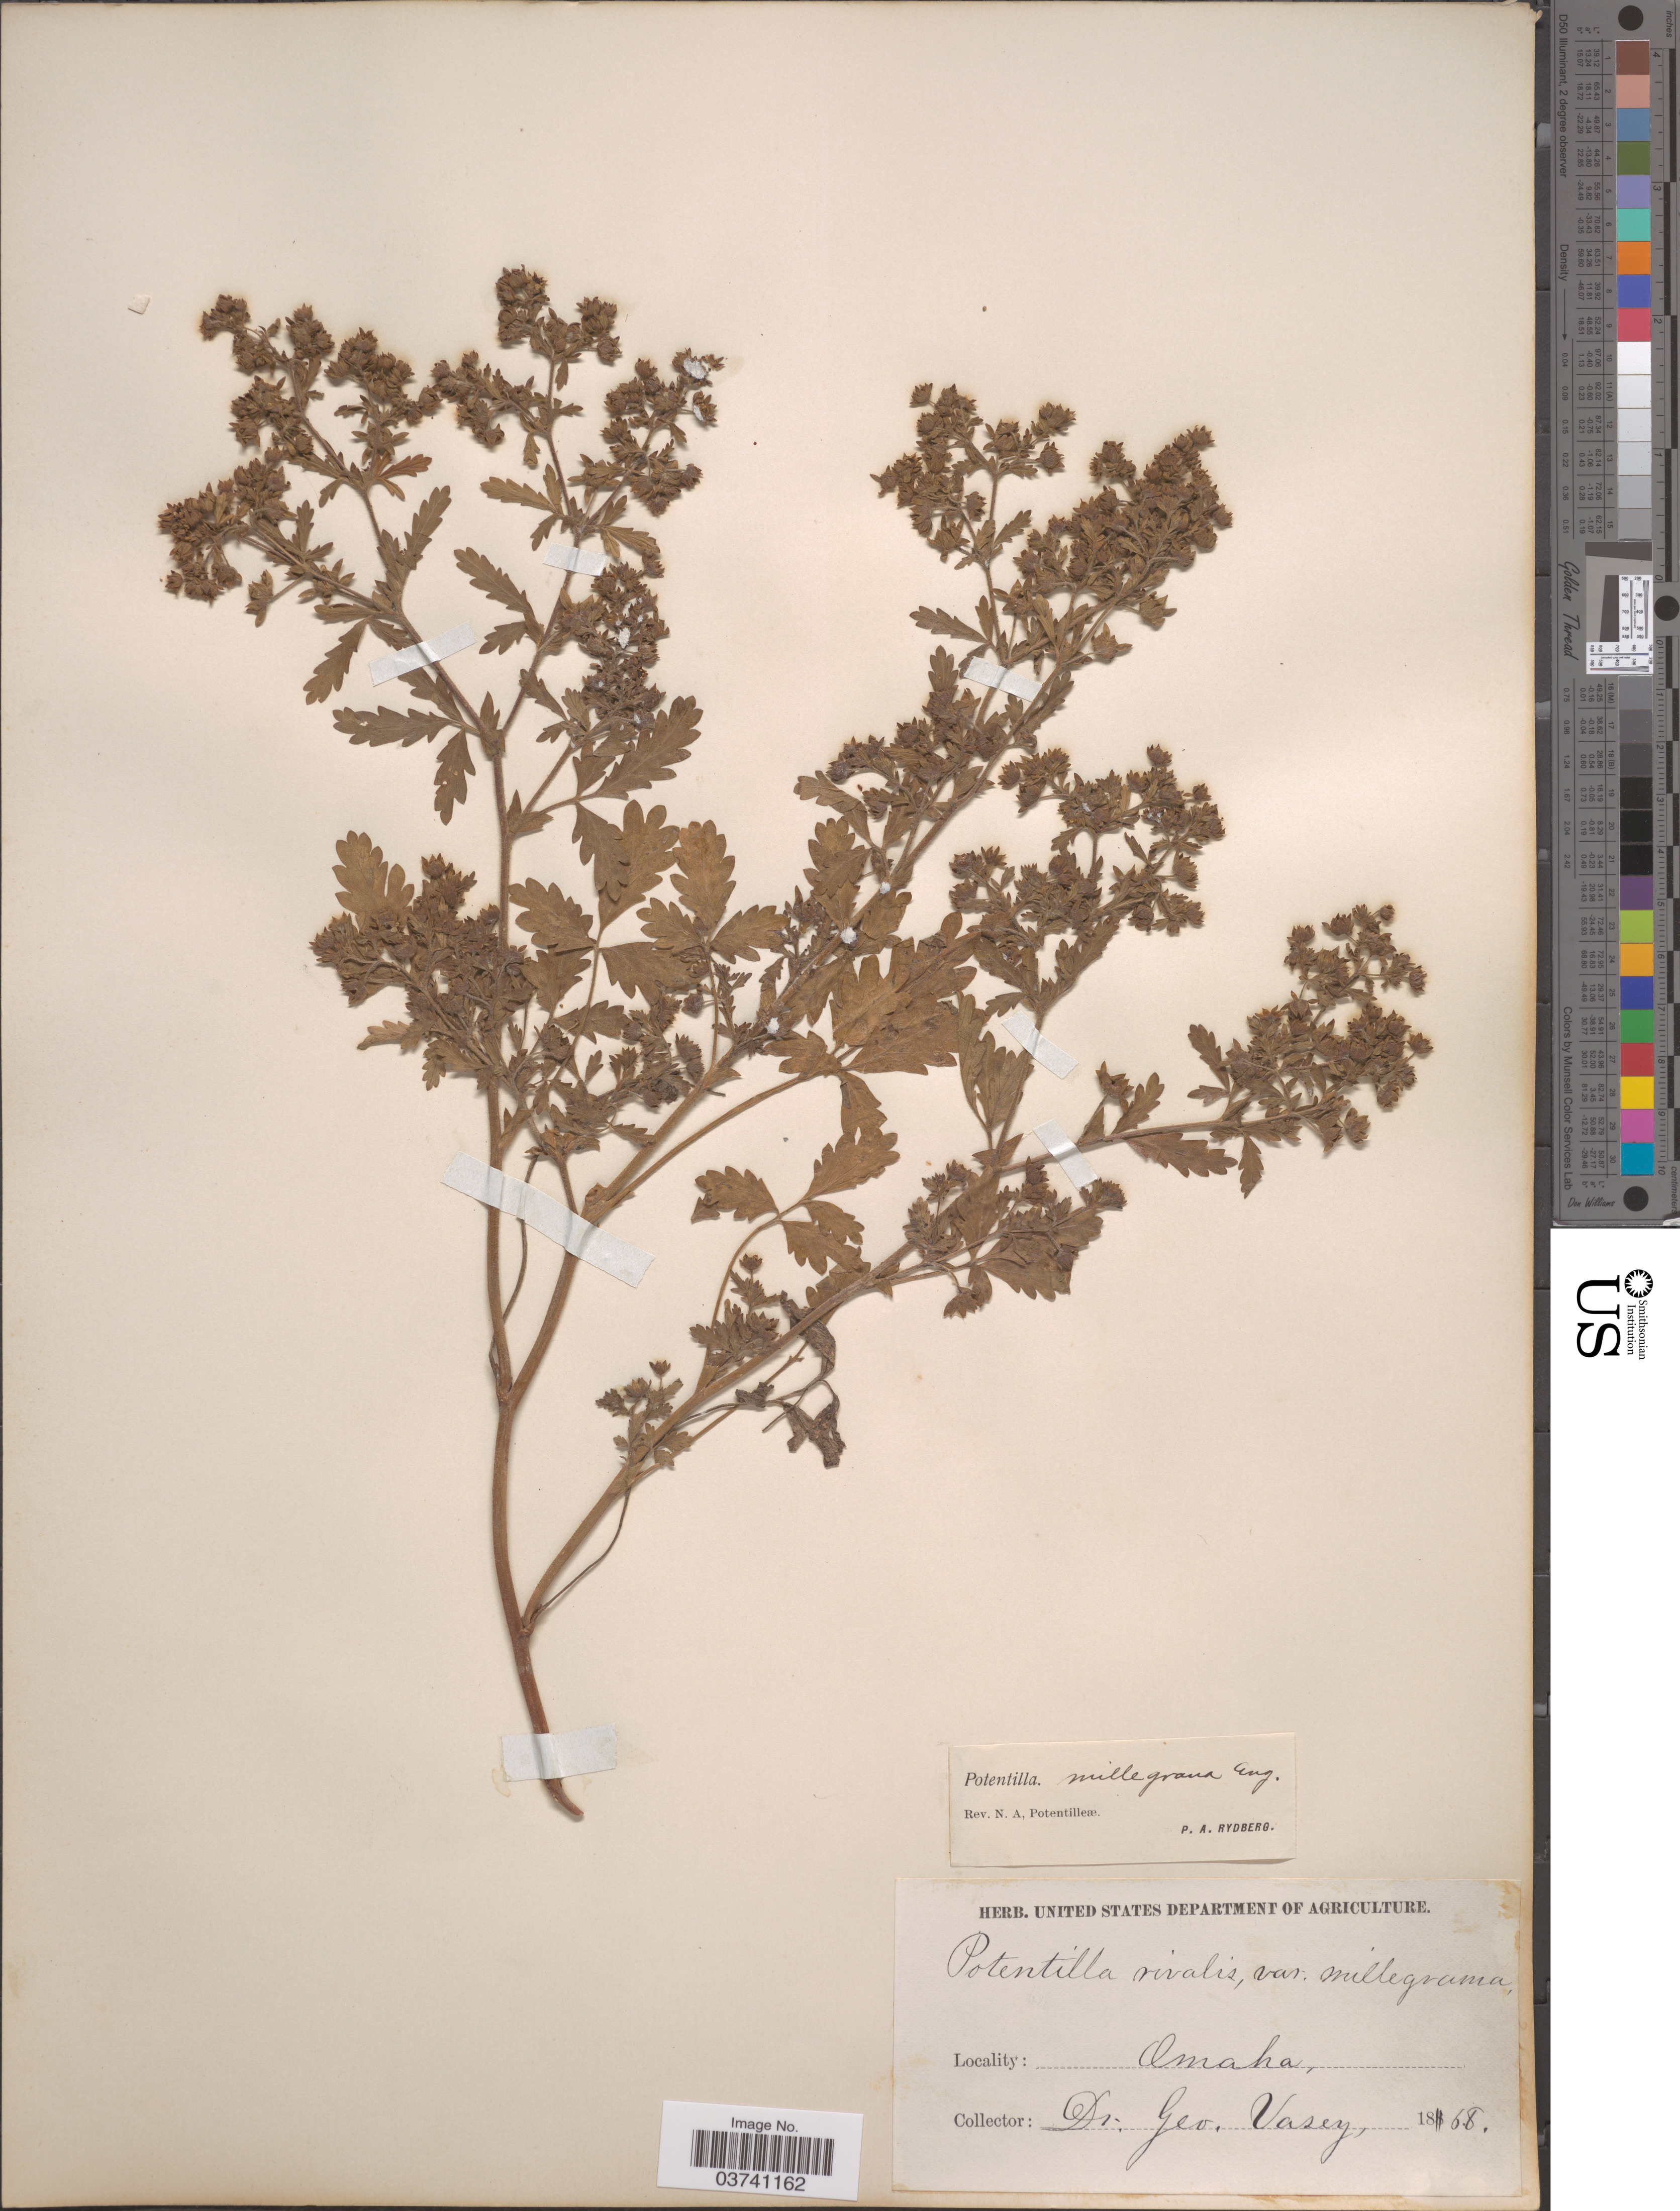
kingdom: Plantae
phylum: Tracheophyta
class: Magnoliopsida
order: Rosales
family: Rosaceae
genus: Potentilla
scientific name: Potentilla rivalis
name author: Nutt.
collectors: G. R. Vasey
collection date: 1868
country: United States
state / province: Nebraska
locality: Omaha.